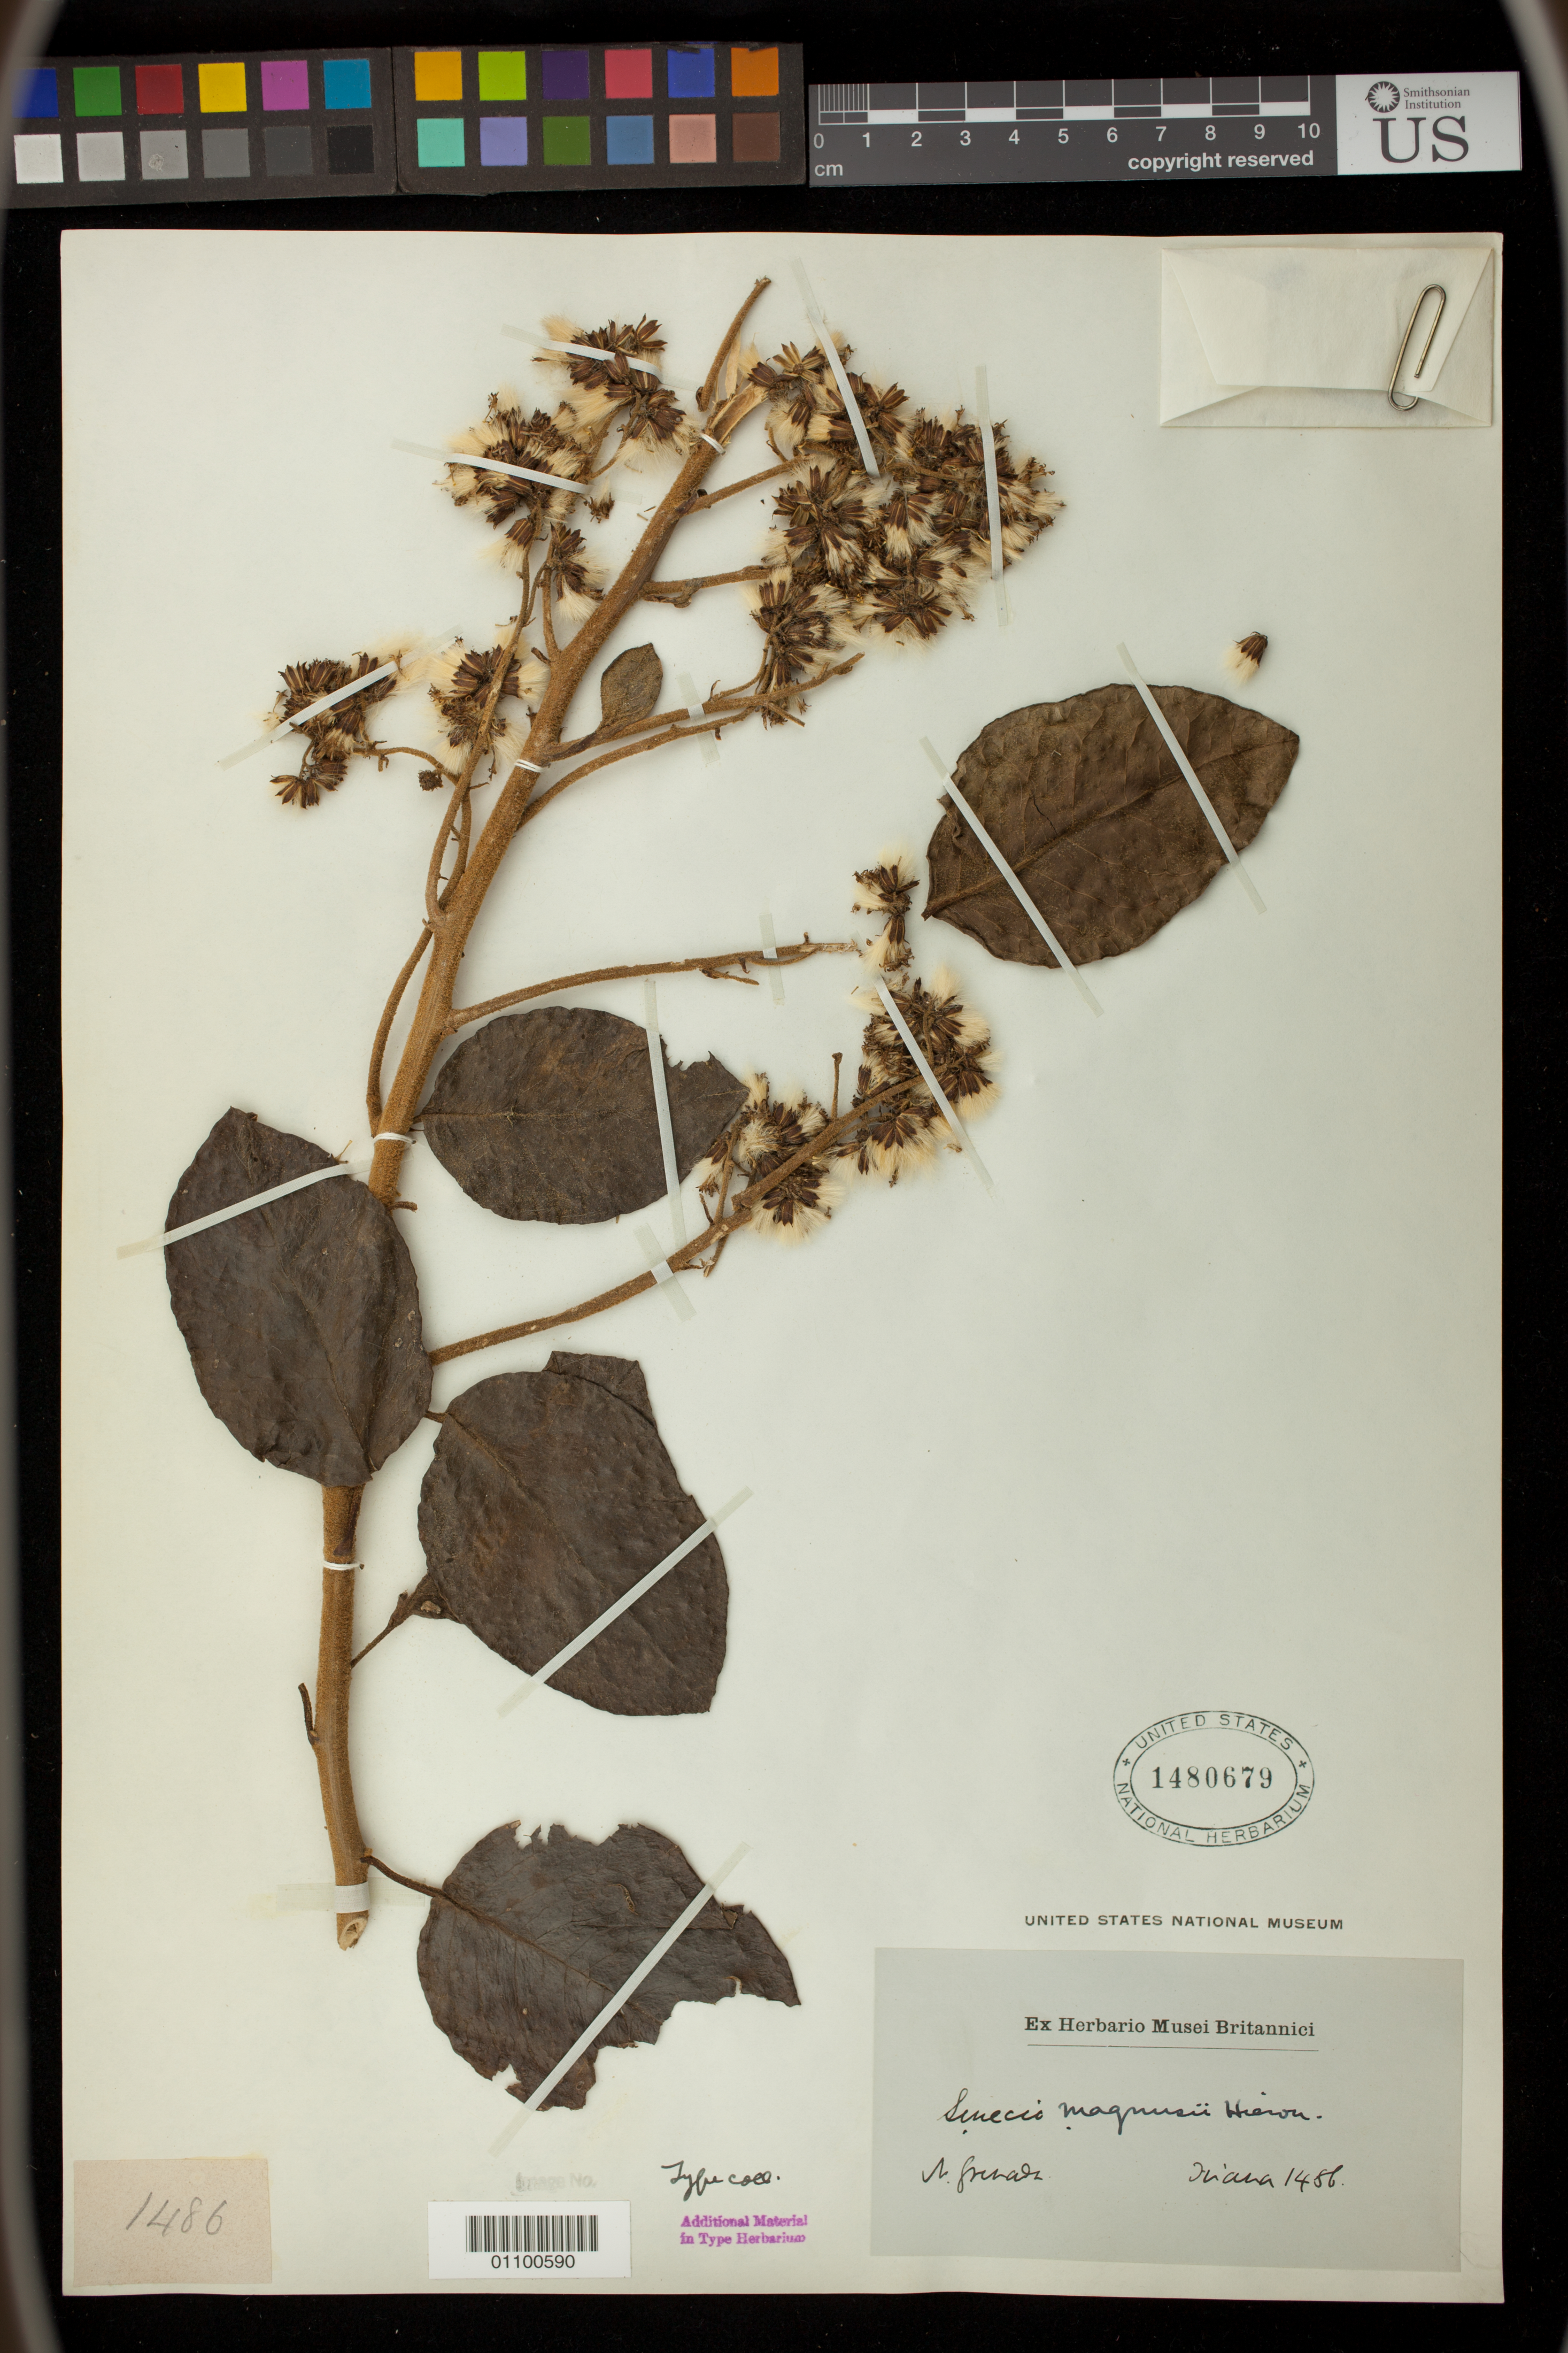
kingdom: Plantae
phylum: Tracheophyta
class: Magnoliopsida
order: Asterales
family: Asteraceae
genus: Senecio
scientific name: Senecio magnusii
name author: Hieron.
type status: Isotype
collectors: J. J. Triana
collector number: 1486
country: Colombia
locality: North Grenada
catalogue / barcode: US 1480679